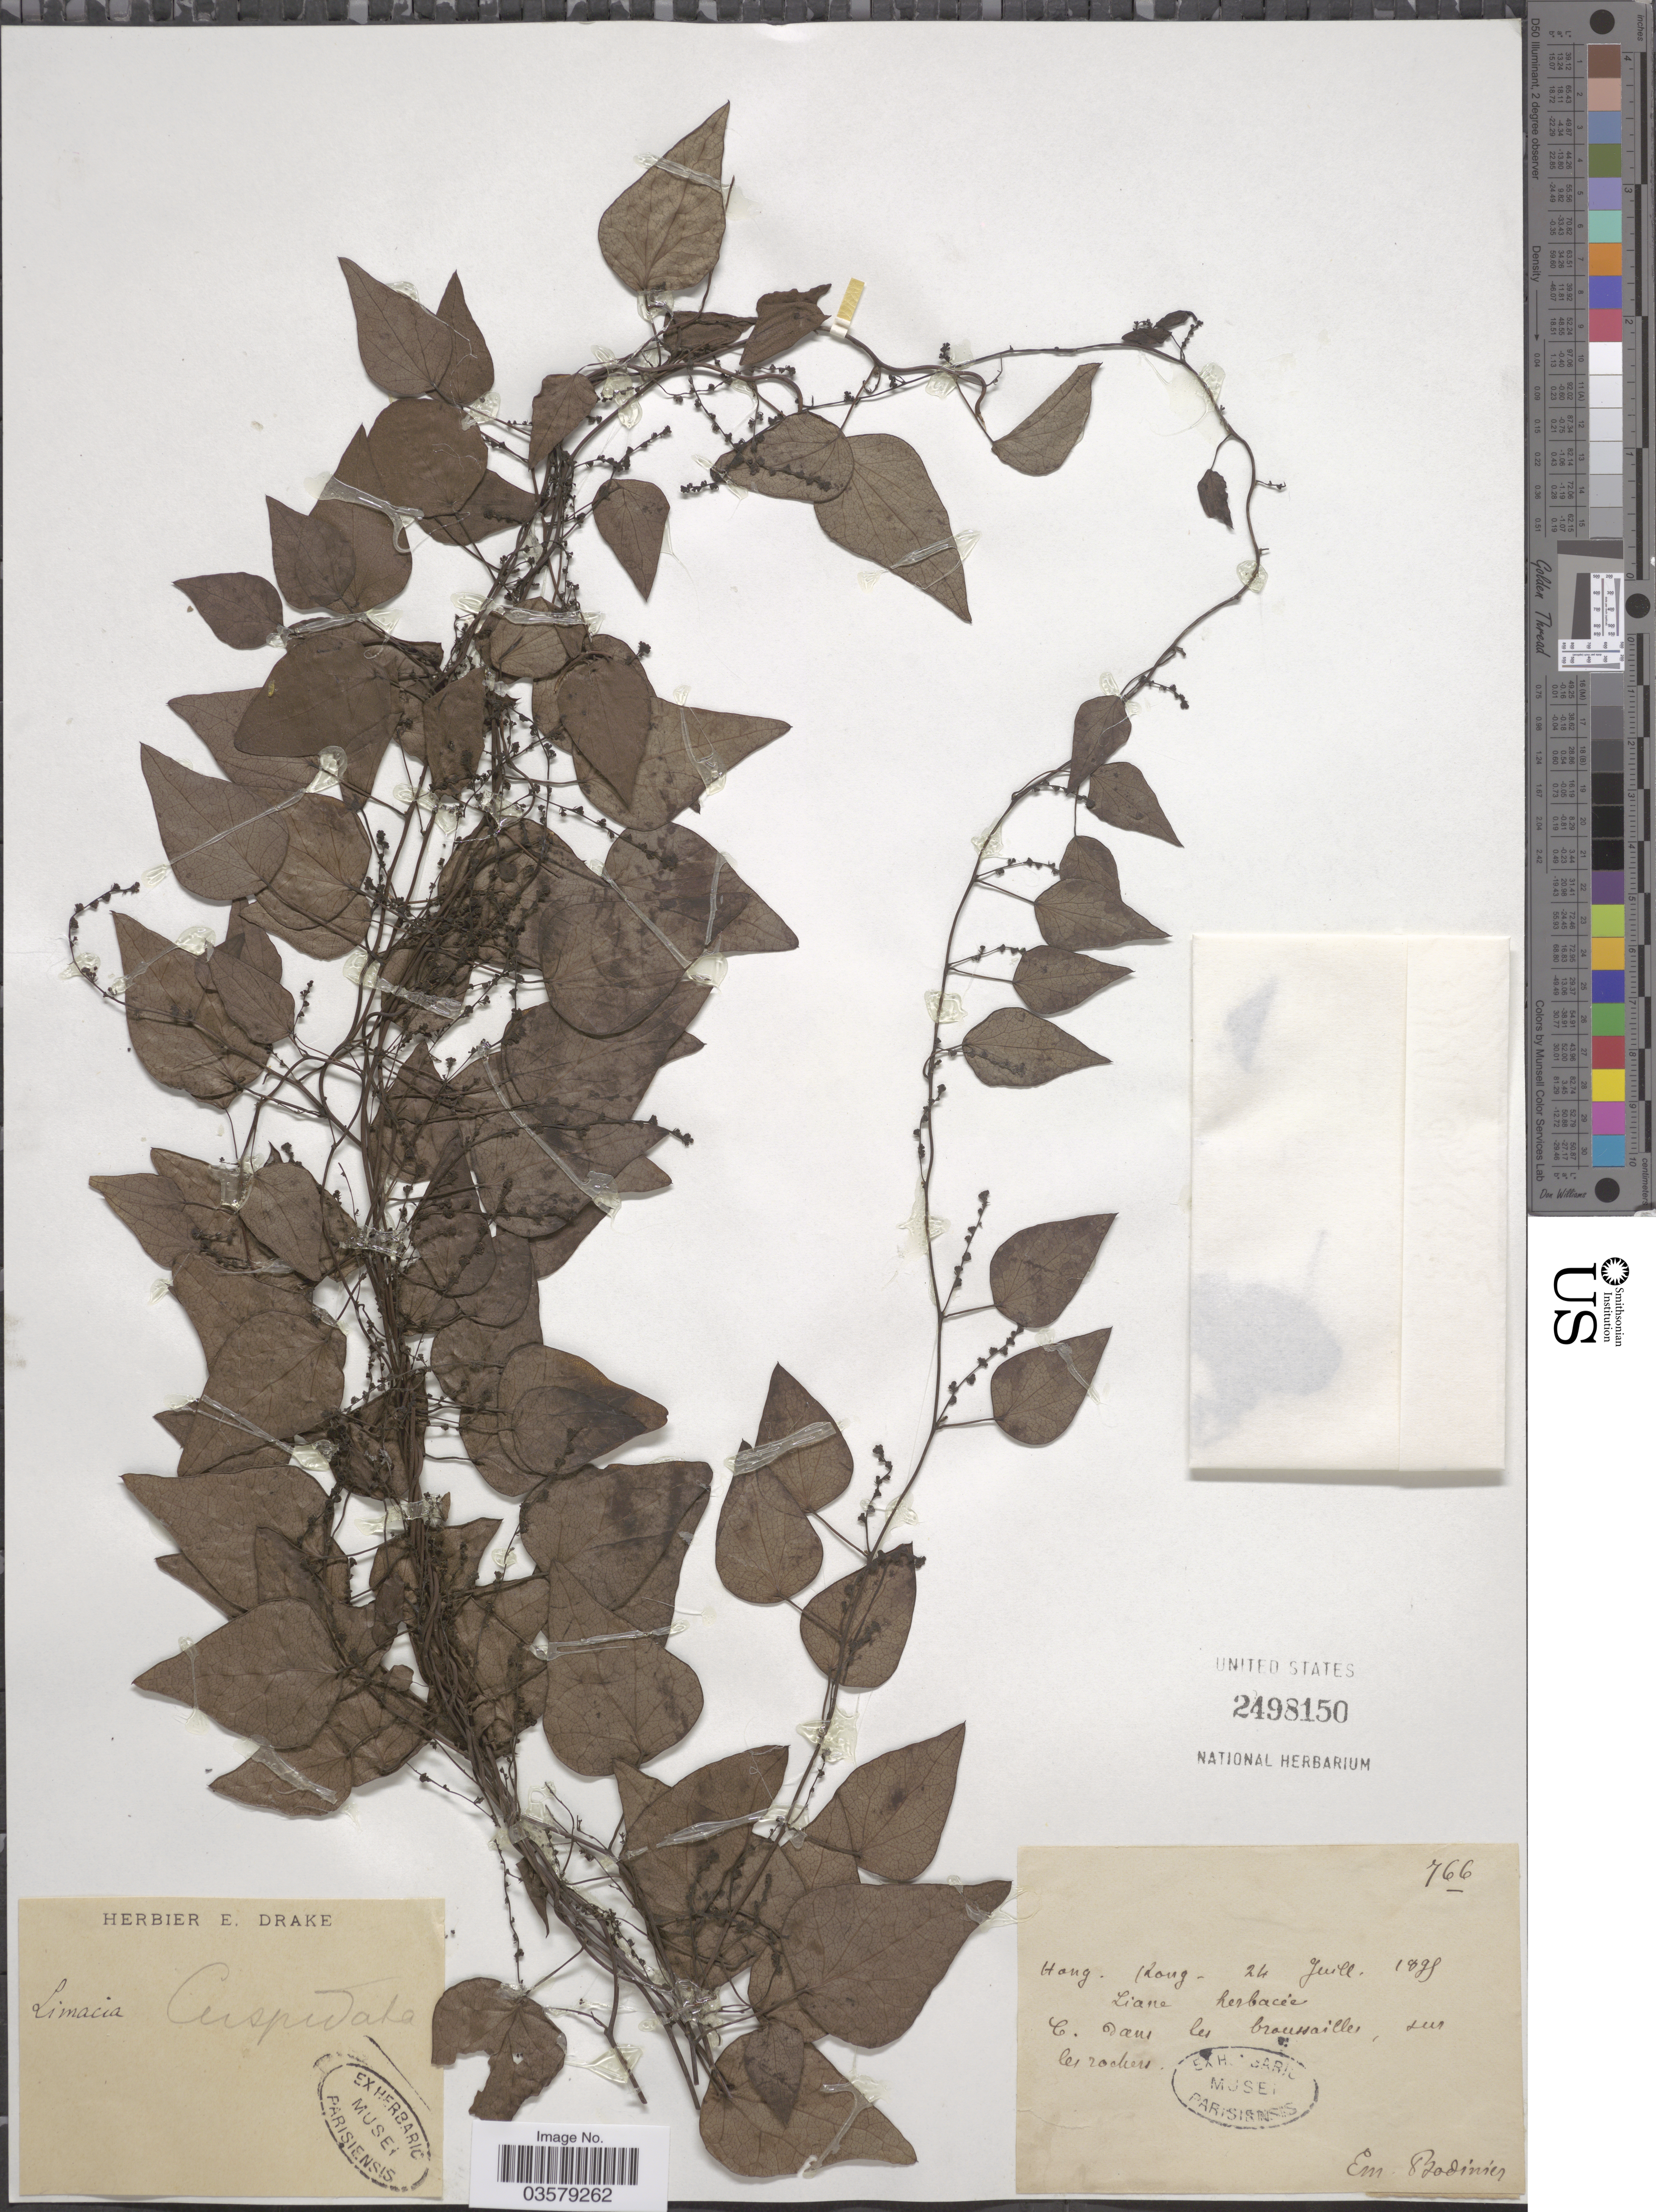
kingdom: Plantae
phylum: Tracheophyta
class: Magnoliopsida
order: Ranunculales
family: Menispermaceae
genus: Hypserpa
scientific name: Hypserpa nitida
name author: Miers ex Benth.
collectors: E. Bodinier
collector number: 766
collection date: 1825-07-24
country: China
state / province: Hong Kong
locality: Hong Kong.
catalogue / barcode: US 2498150